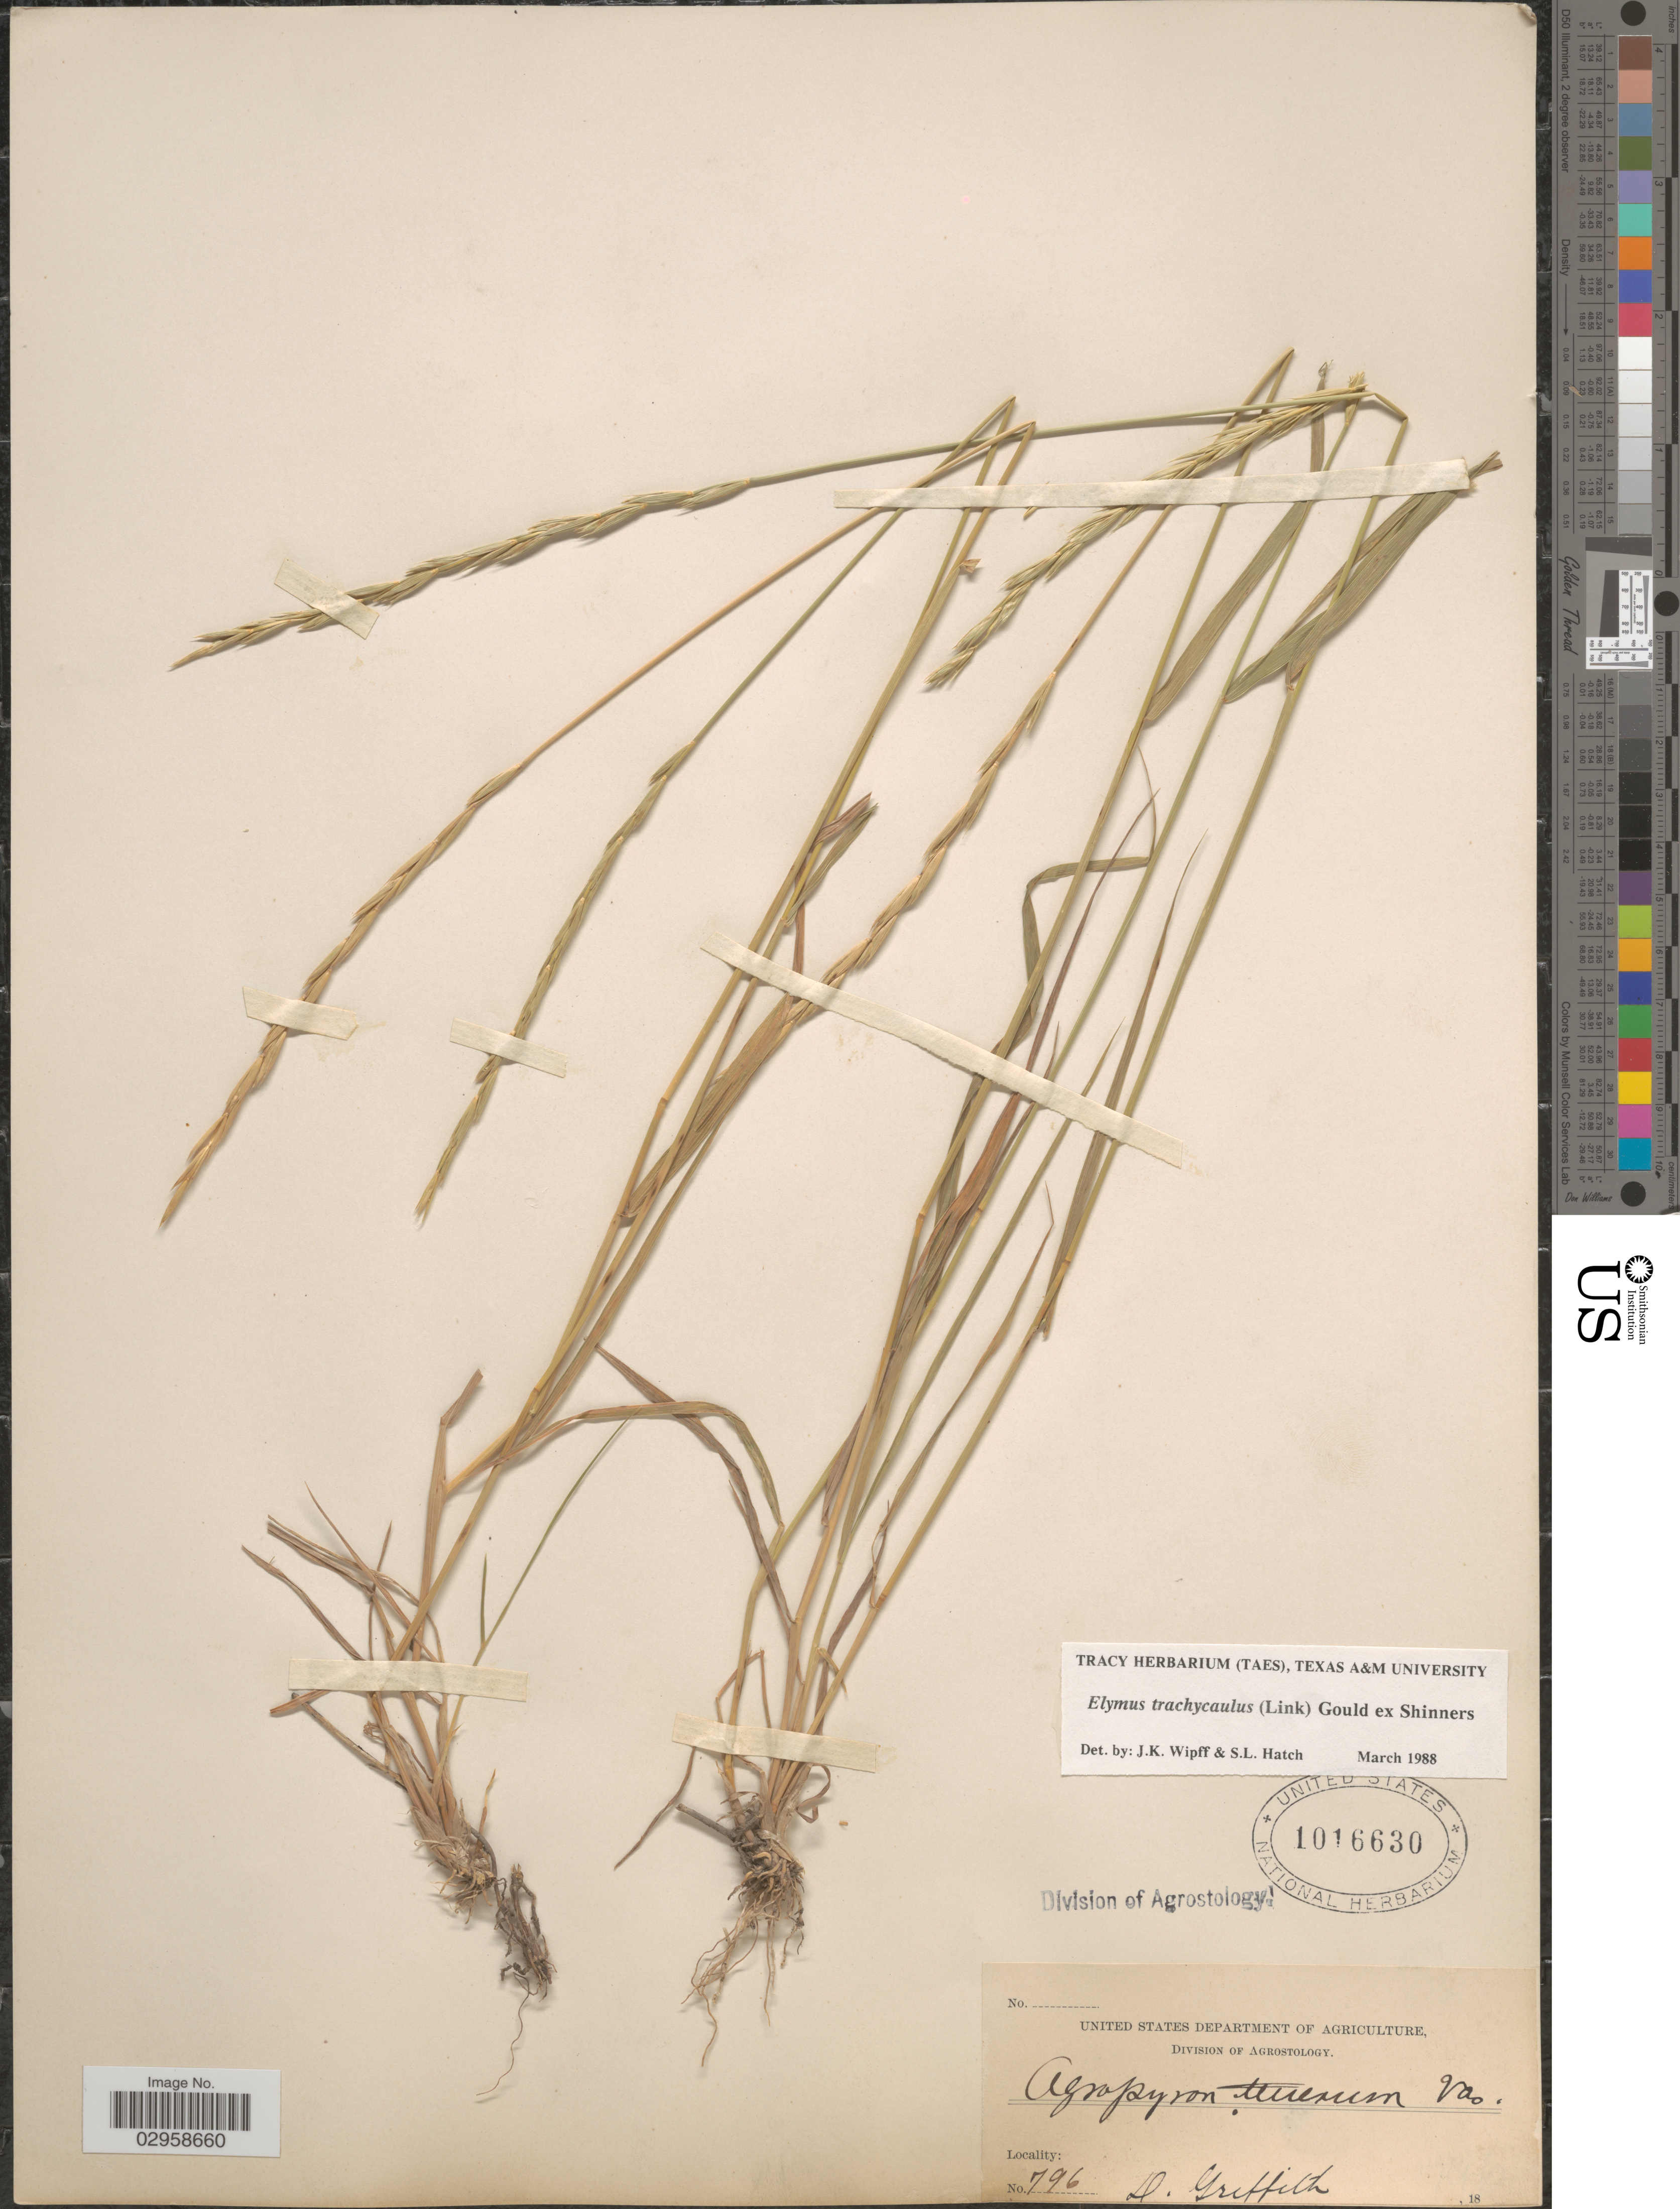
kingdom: Plantae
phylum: Tracheophyta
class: Liliopsida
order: Poales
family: Poaceae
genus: Elymus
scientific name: Elymus trachycaulus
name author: (Link) Gould ex Shinners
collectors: D. Griffith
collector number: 796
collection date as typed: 18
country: United States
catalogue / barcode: US 1016630